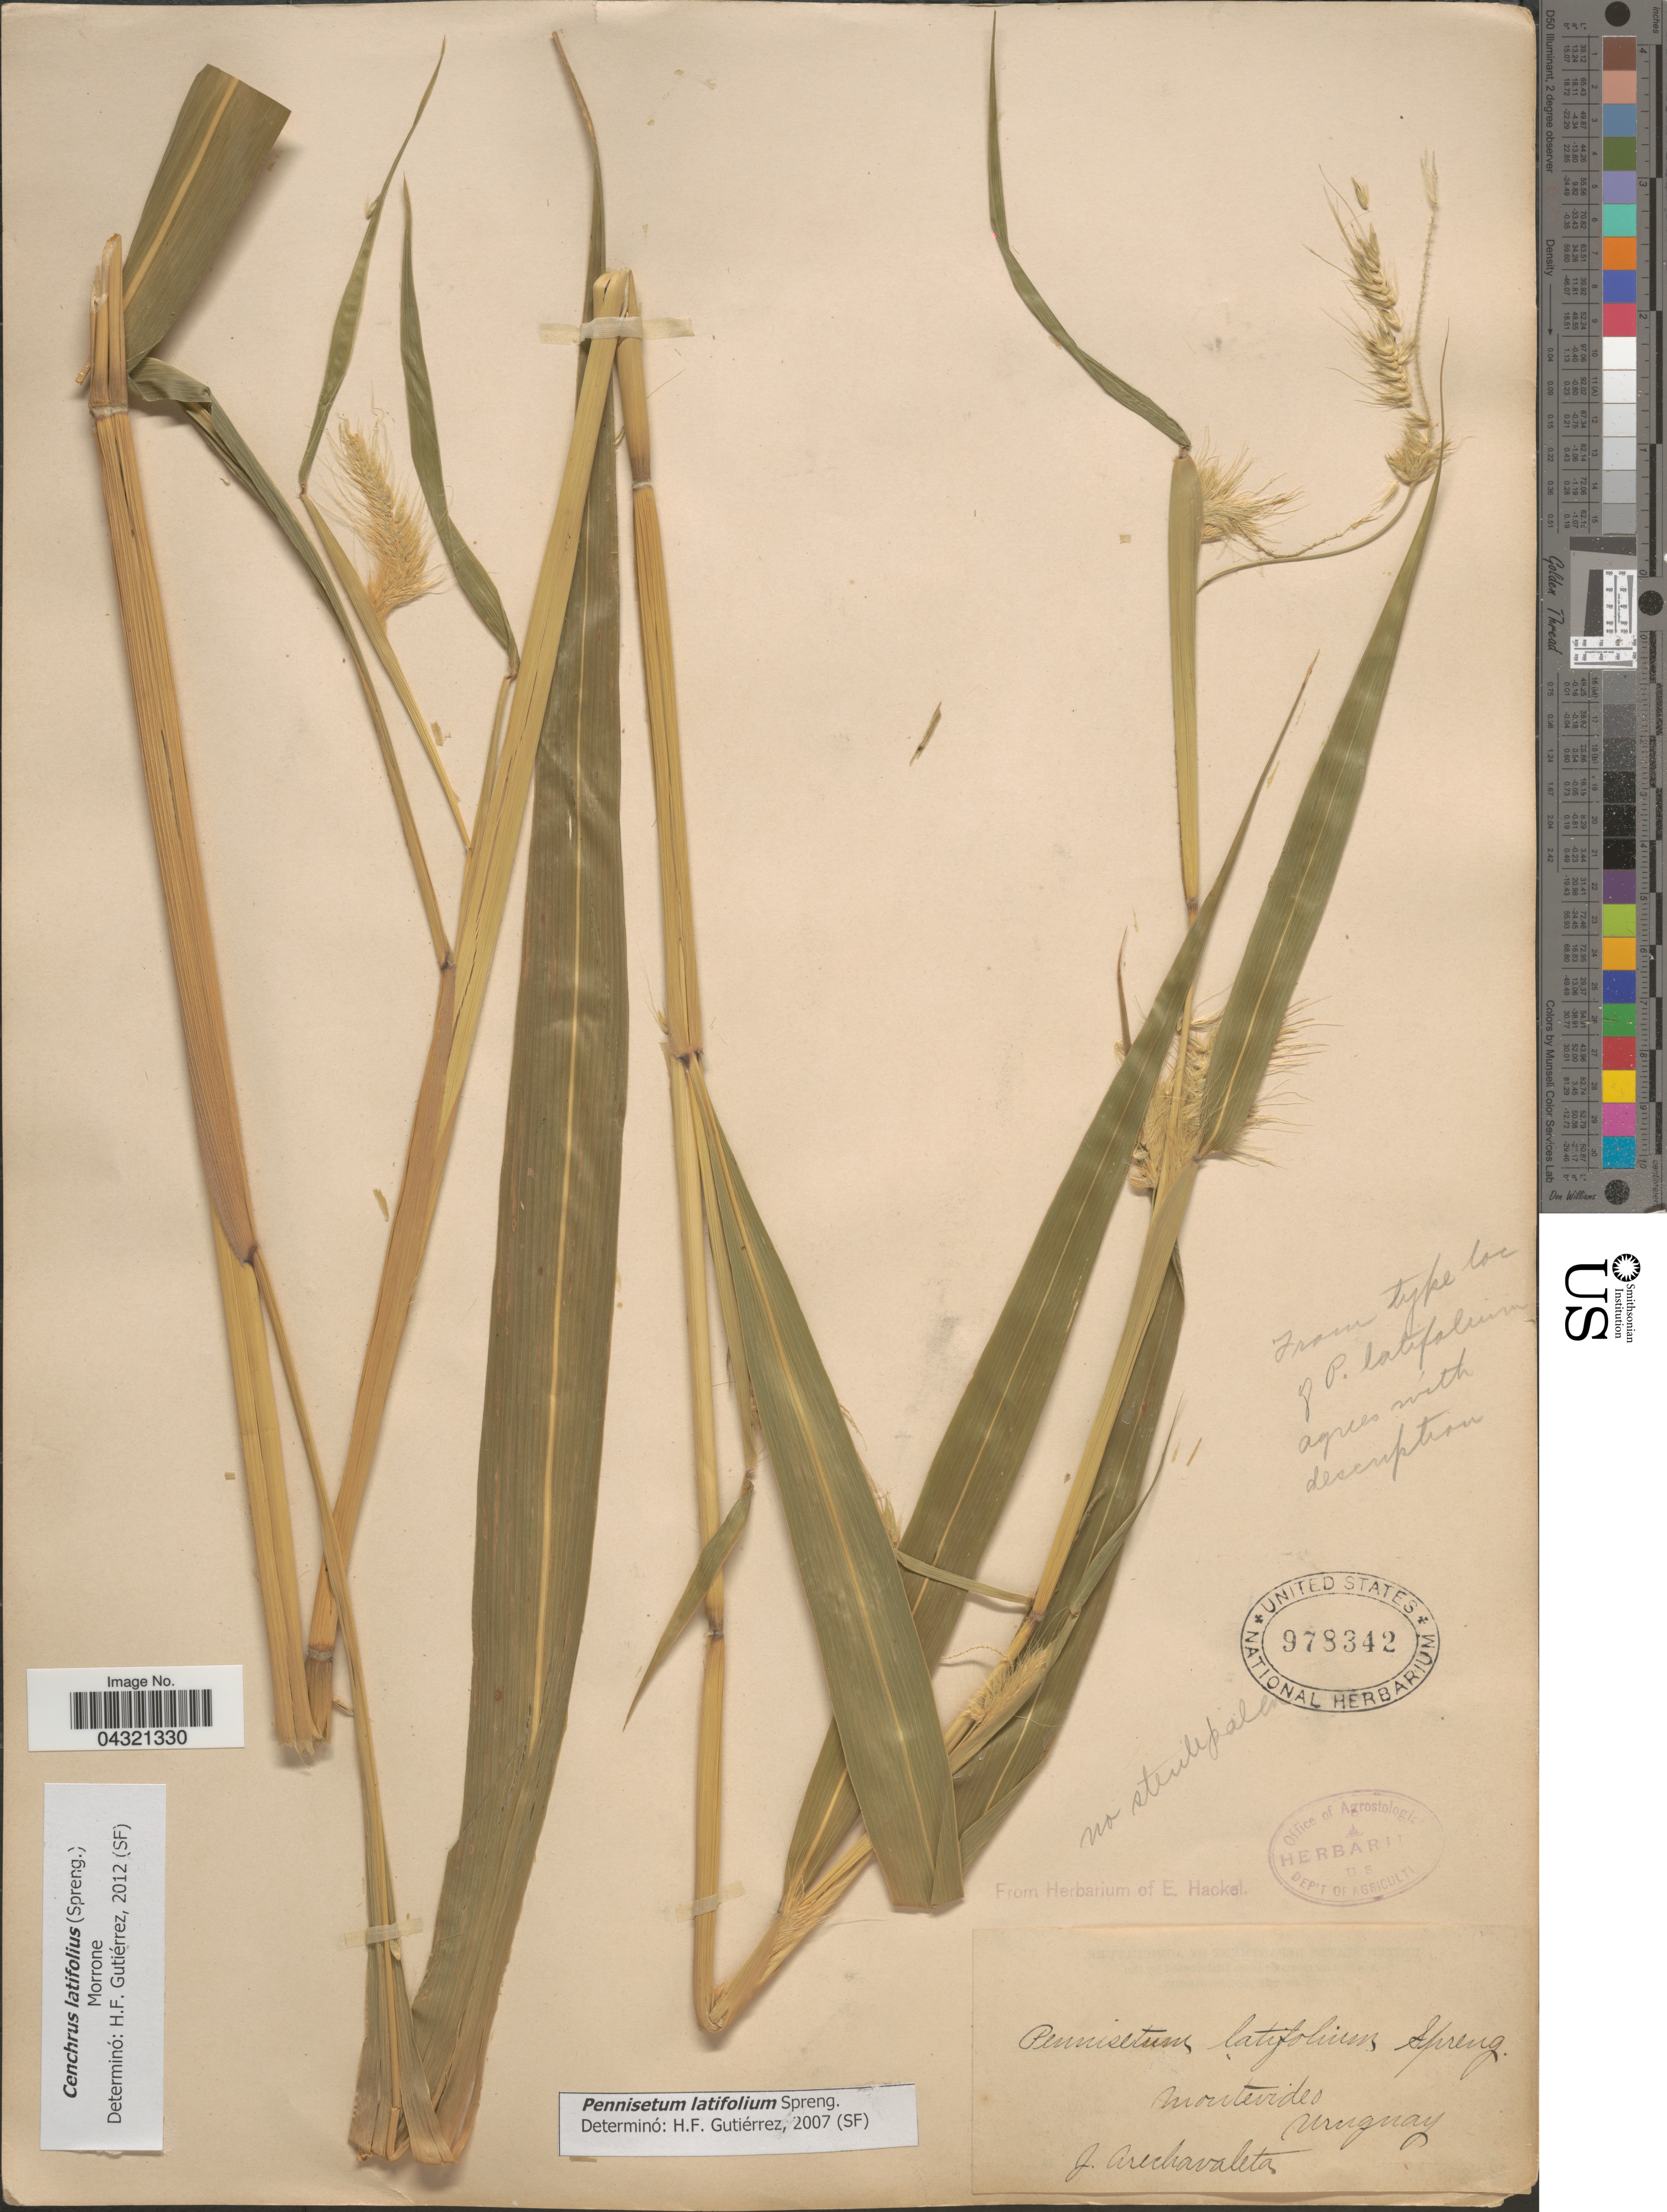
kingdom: Plantae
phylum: Tracheophyta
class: Liliopsida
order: Poales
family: Poaceae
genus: Cenchrus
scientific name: Cenchrus latifolius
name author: (Spreng.) Morrone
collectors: J. Arechavaleta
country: Uruguay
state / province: Montevideo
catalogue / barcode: US 978342